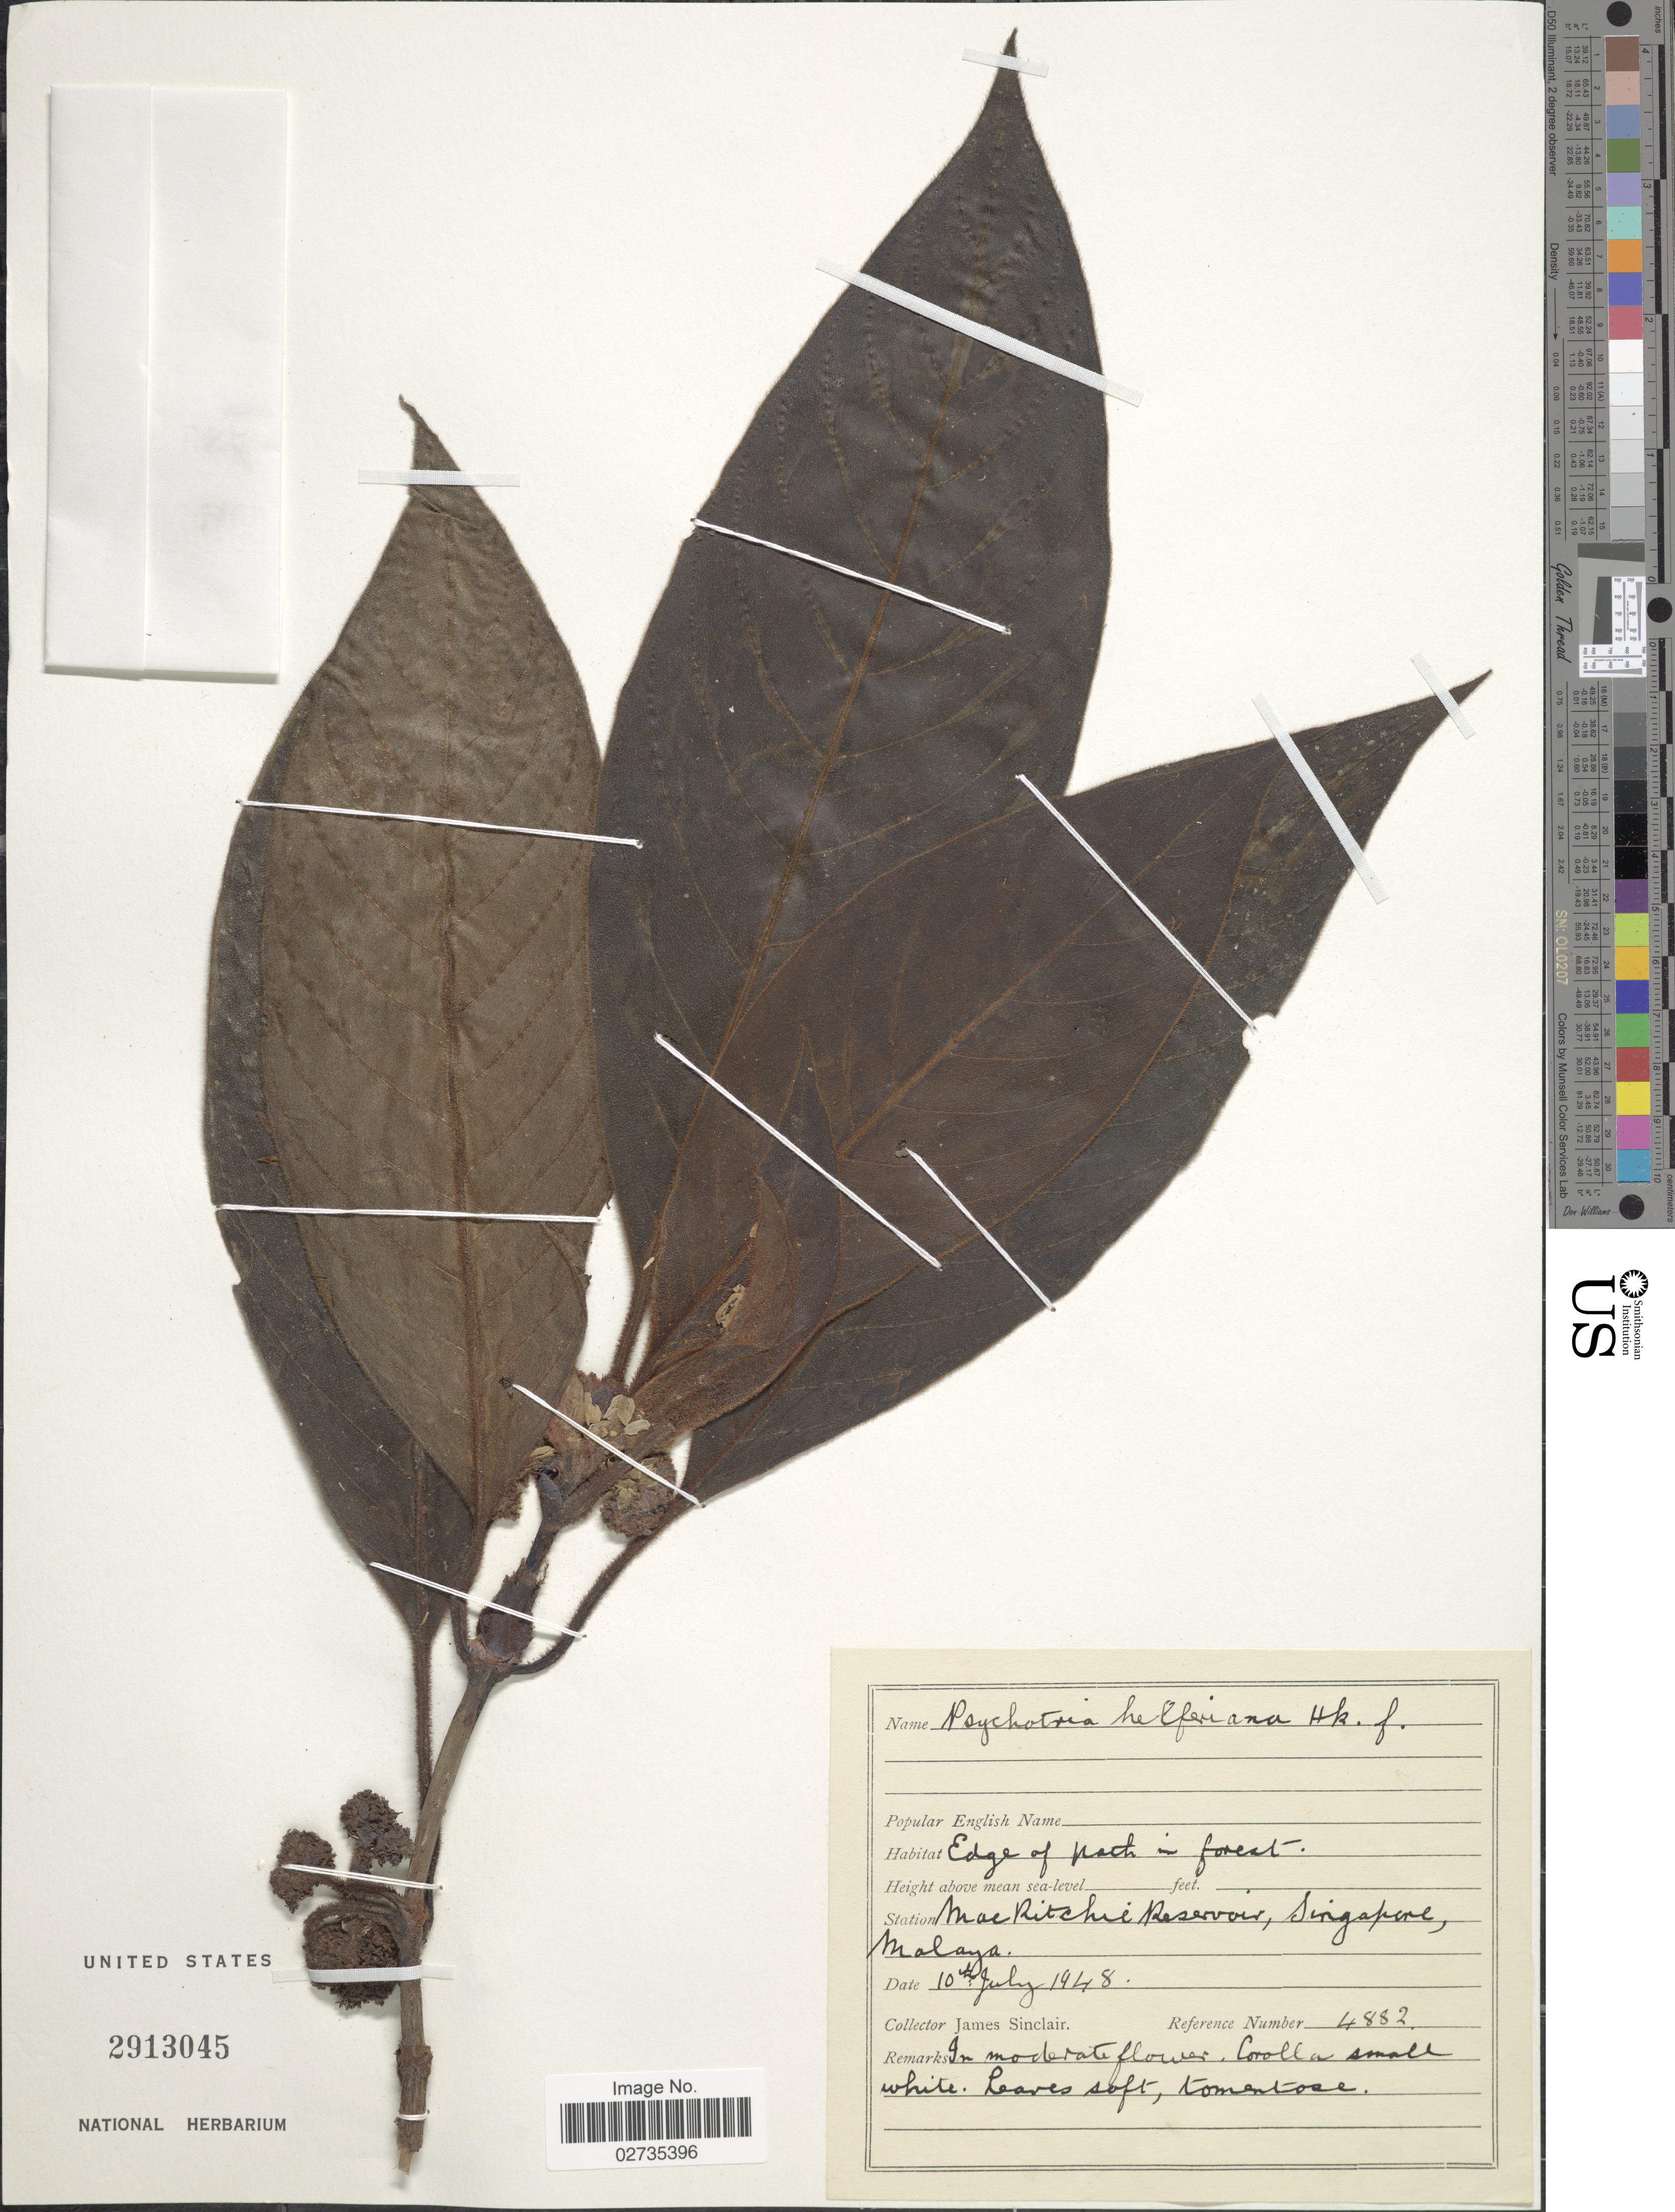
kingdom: Plantae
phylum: Tracheophyta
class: Magnoliopsida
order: Gentianales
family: Rubiaceae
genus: Psychotria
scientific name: Psychotria helferiana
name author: Kurz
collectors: J. Sinclair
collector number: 4882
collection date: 1948-07-10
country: Singapore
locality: MacRitchie Reservoir, Singapore, Malaya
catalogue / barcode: US 2913045